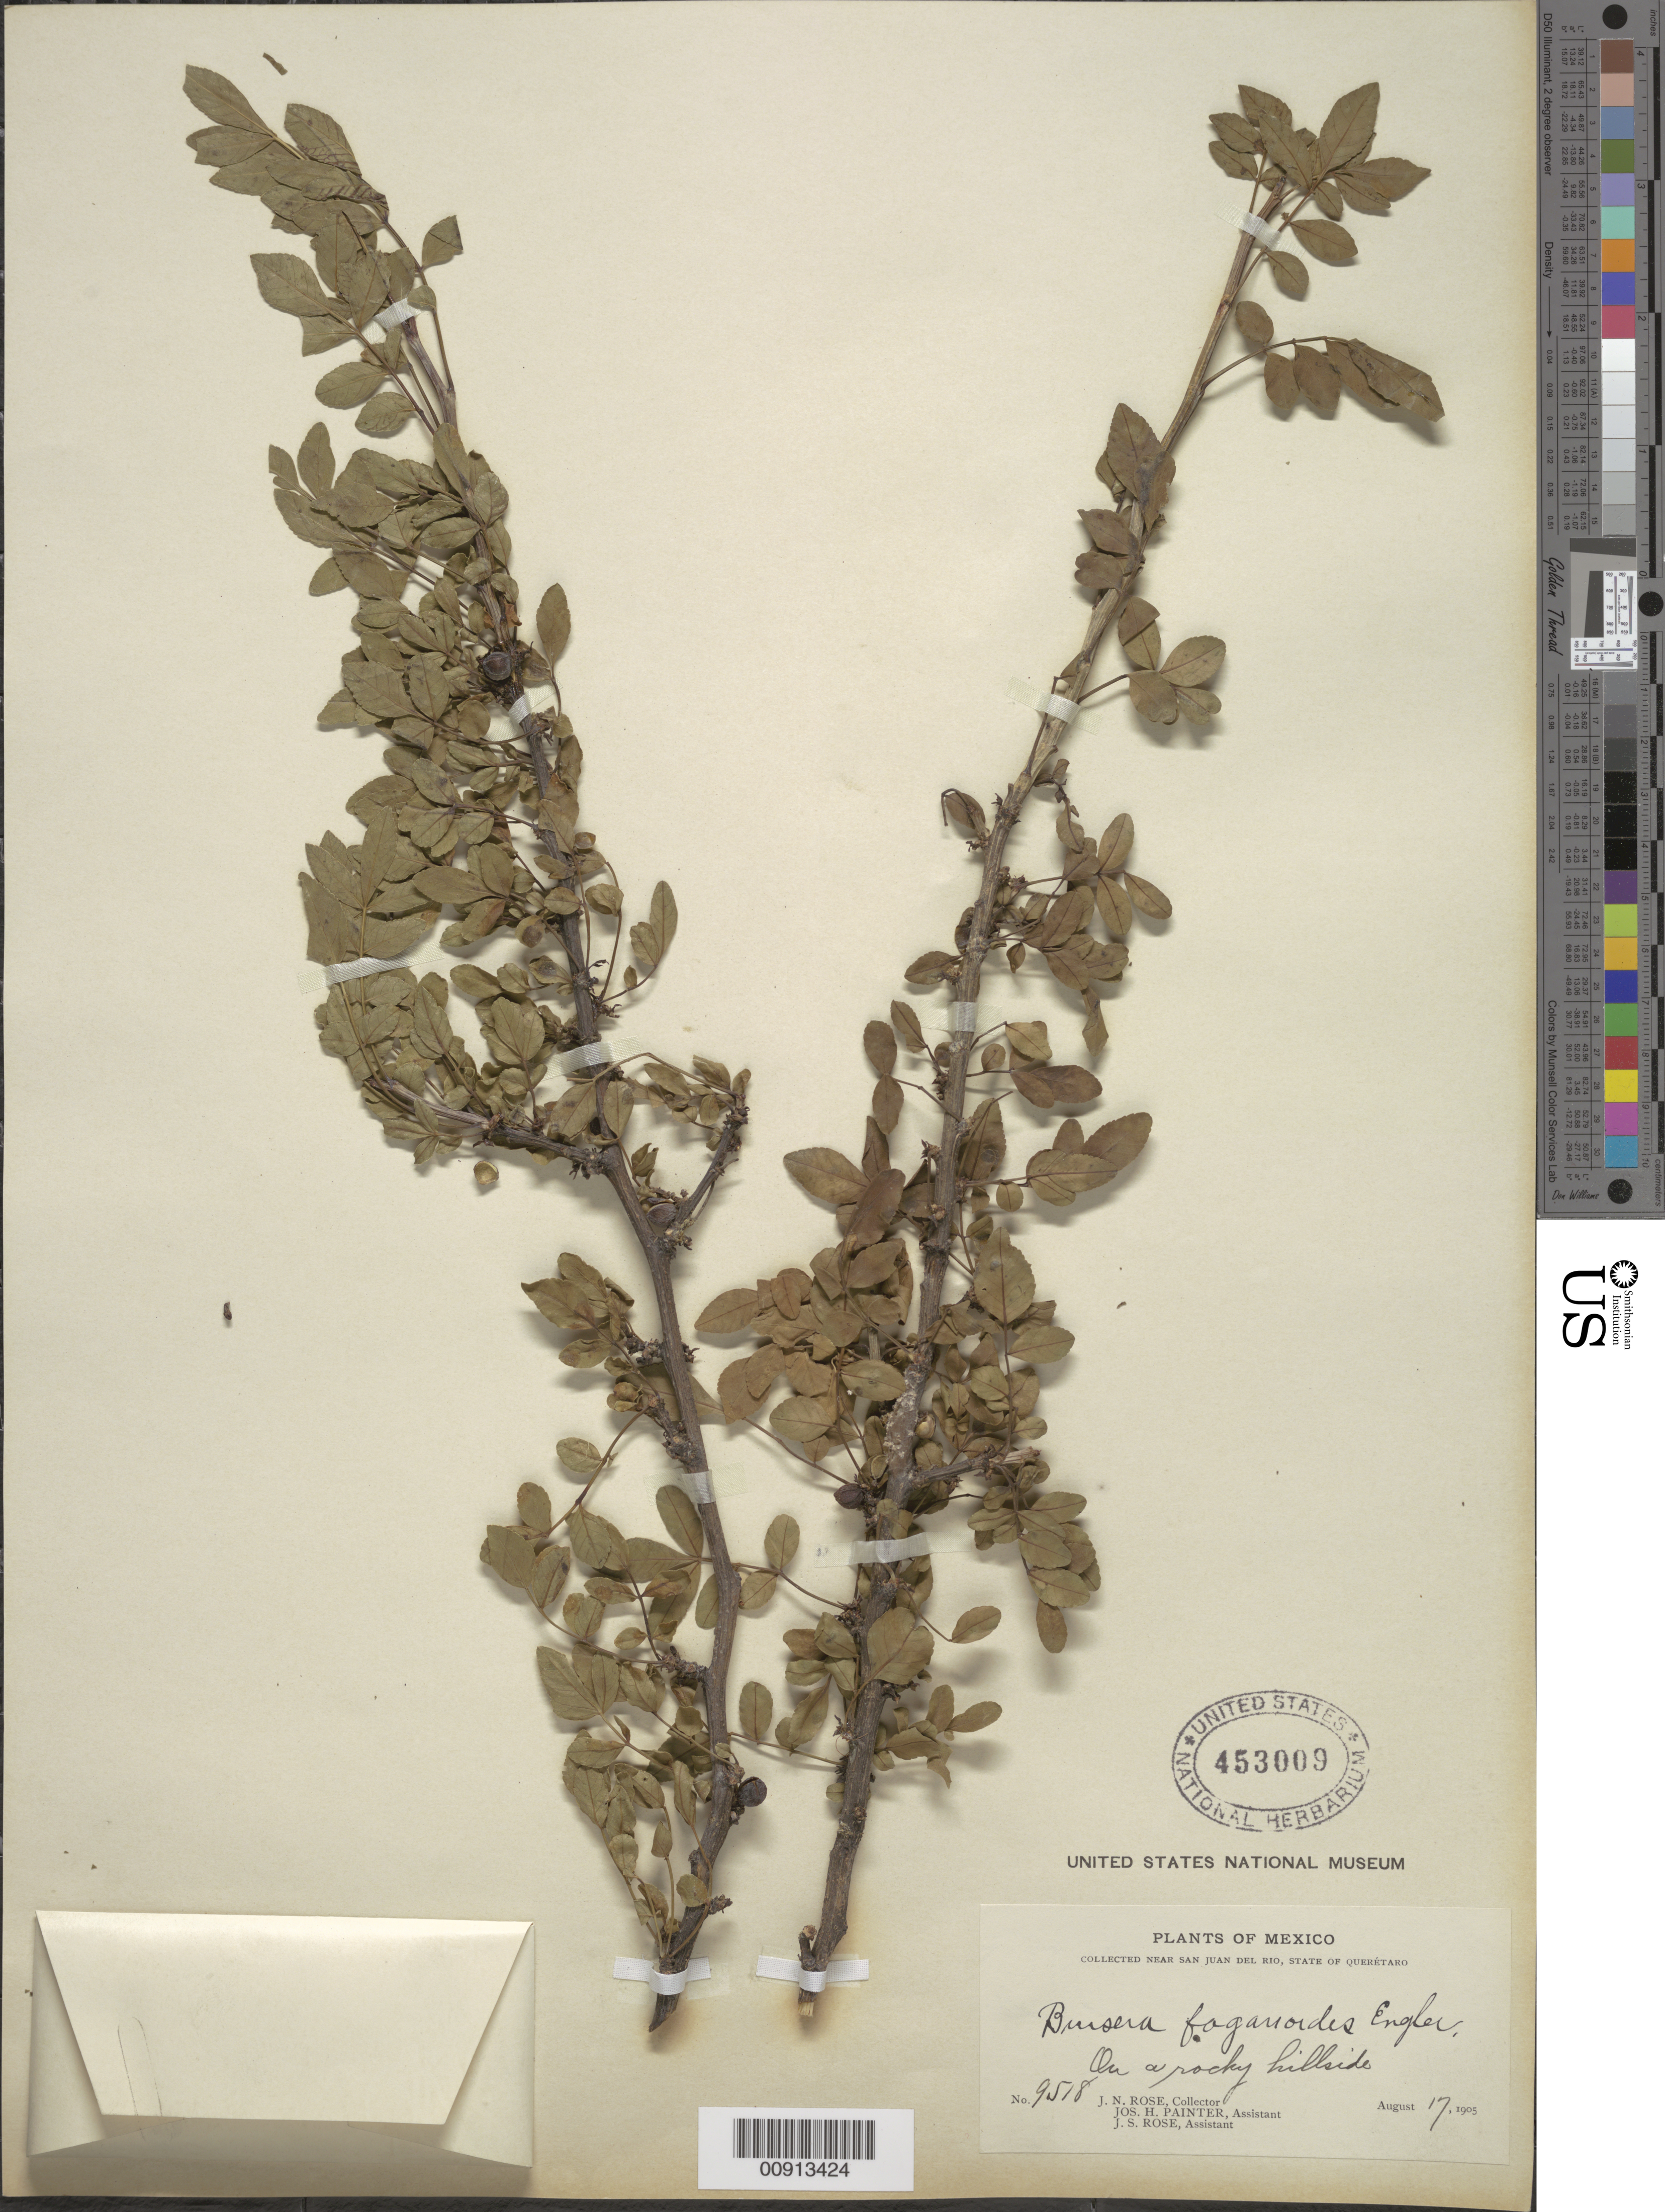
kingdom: Plantae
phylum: Tracheophyta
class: Magnoliopsida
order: Sapindales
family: Burseraceae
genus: Bursera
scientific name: Bursera inaguensis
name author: Britton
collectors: J. N. Rose, J. H. Painter & J. S. Rose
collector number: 9518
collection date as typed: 17 Aug 1905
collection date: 1905-08-17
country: Mexico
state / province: Querétaro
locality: Near San Juan del Río, State of Querétaro.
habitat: On a rocky hillside.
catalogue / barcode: US 453009